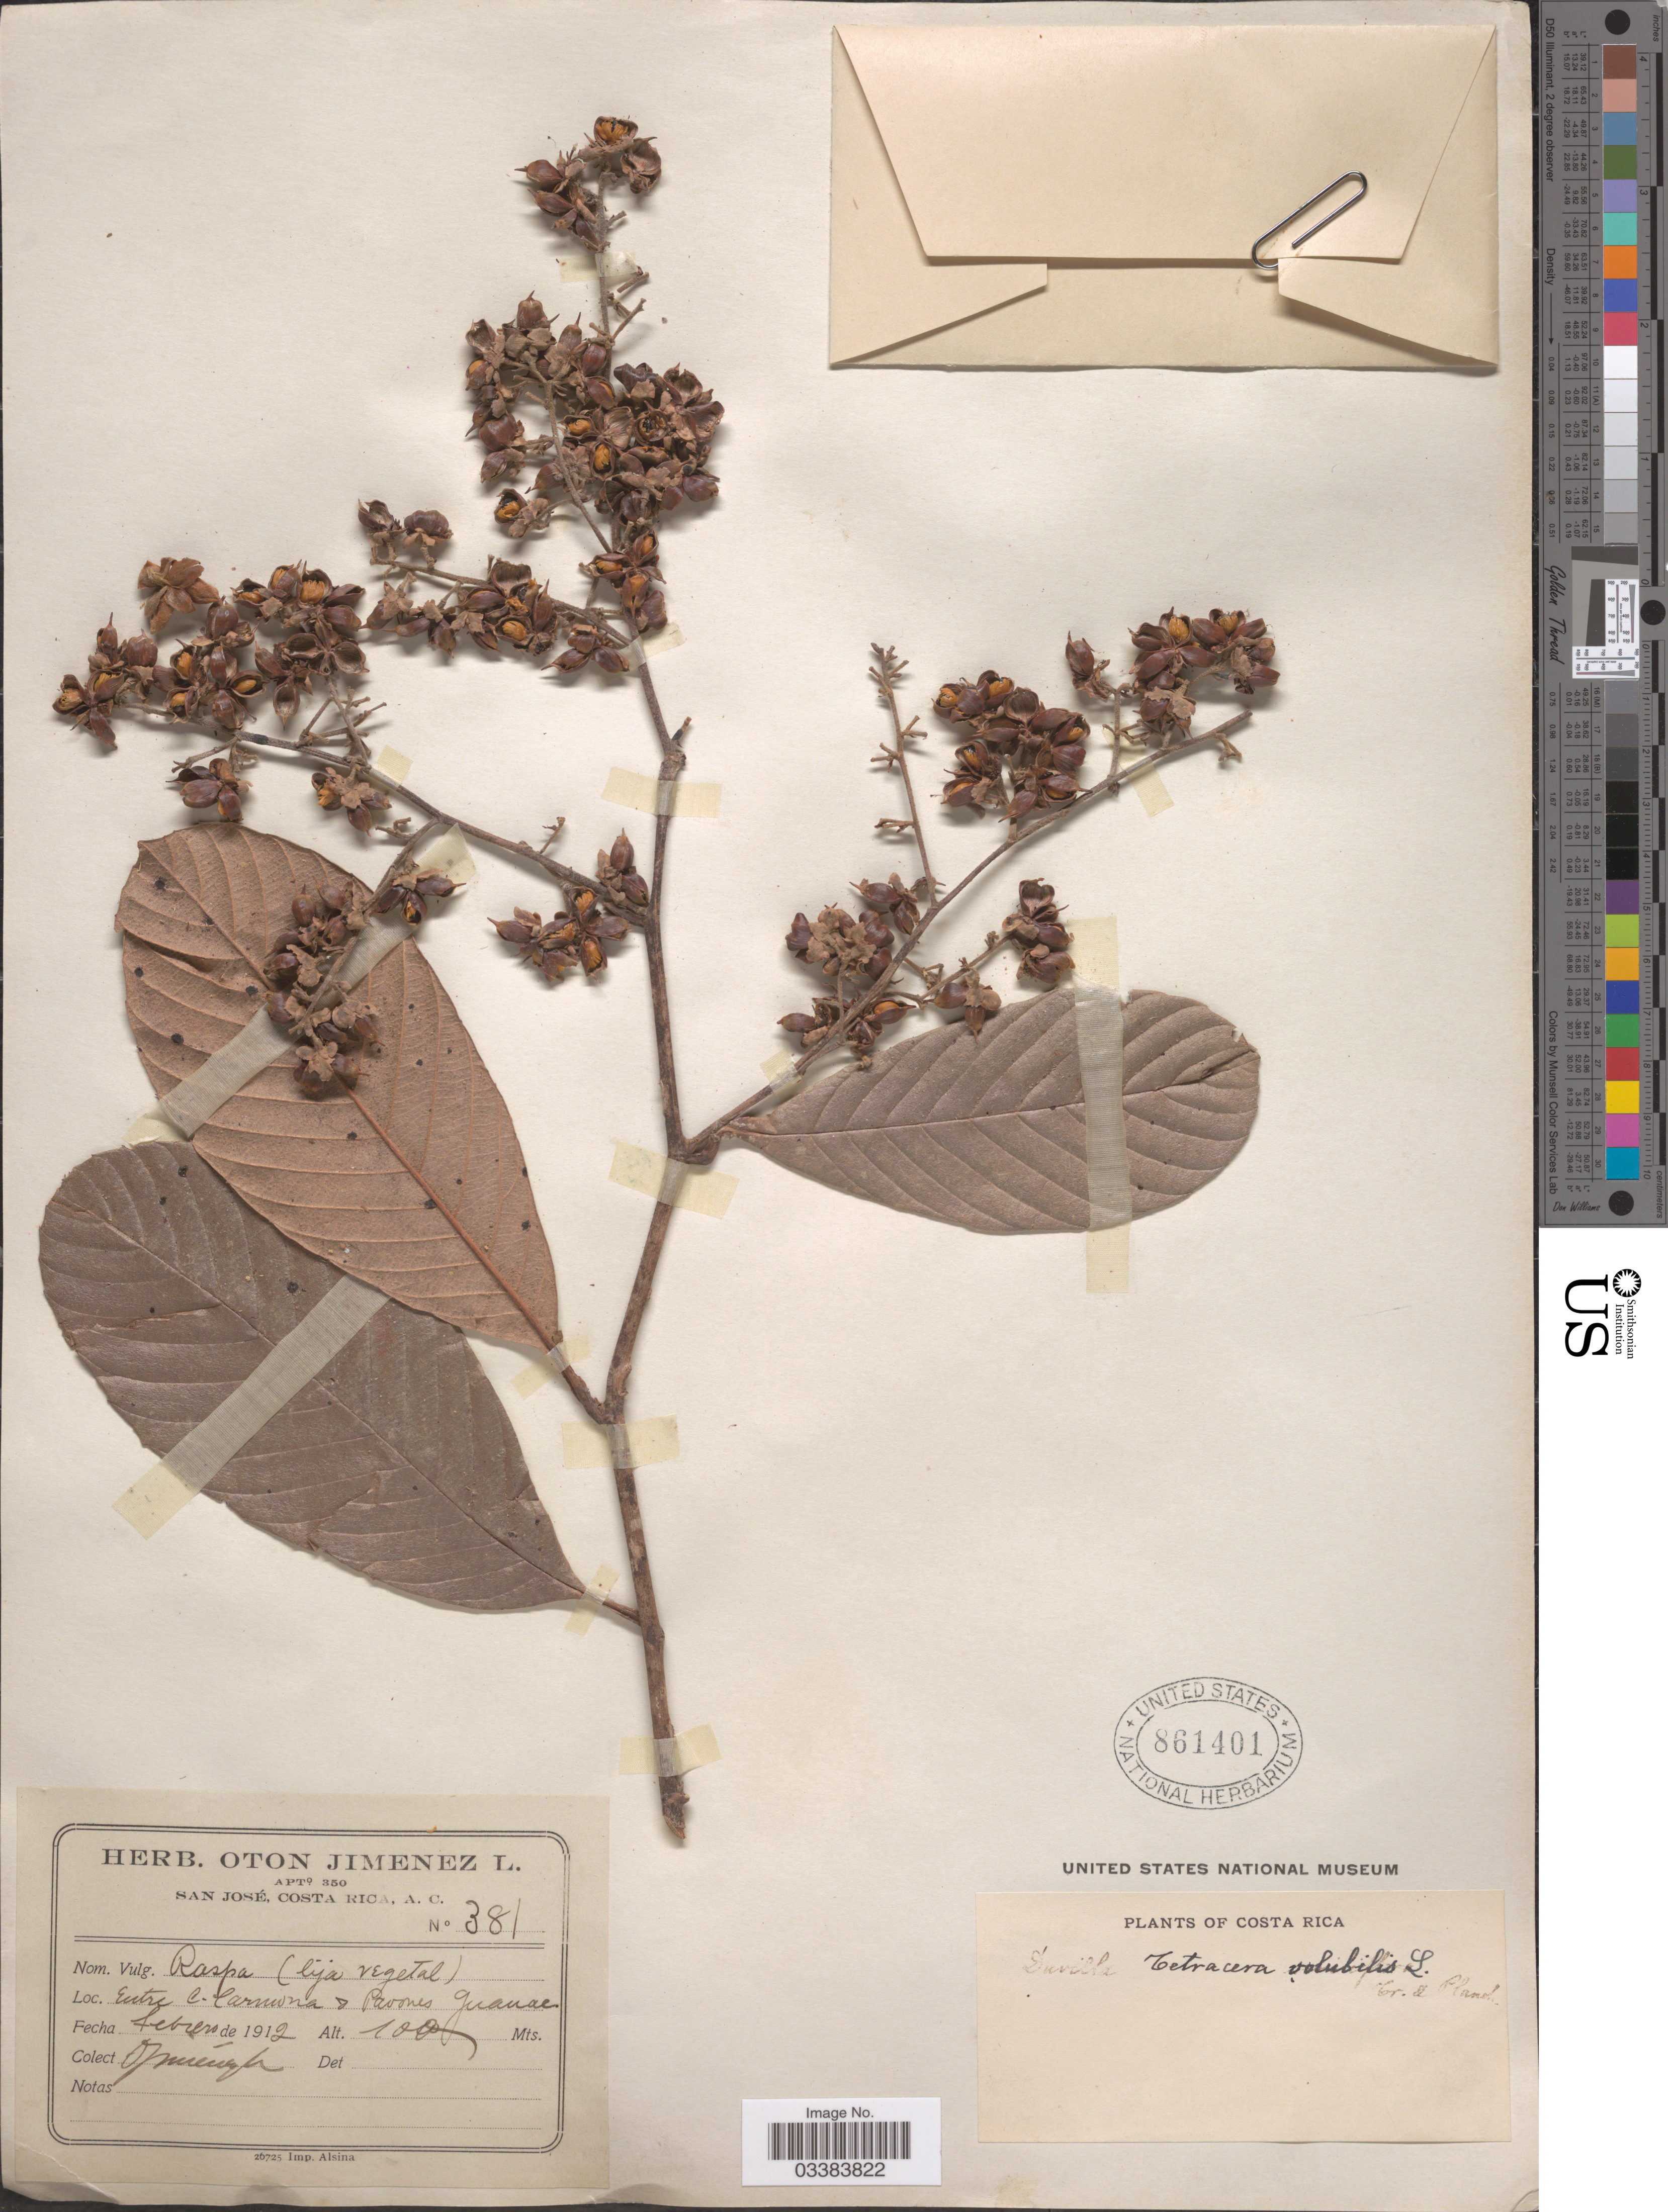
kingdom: Plantae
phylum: Tracheophyta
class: Magnoliopsida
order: Dilleniales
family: Dilleniaceae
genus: Tetracera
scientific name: Tetracera volubilis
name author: L.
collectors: O. Jiménez L.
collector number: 381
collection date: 1912-02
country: Costa Rica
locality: Entre C. Carmona & Pavones Guanac.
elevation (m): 100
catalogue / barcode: US 861401